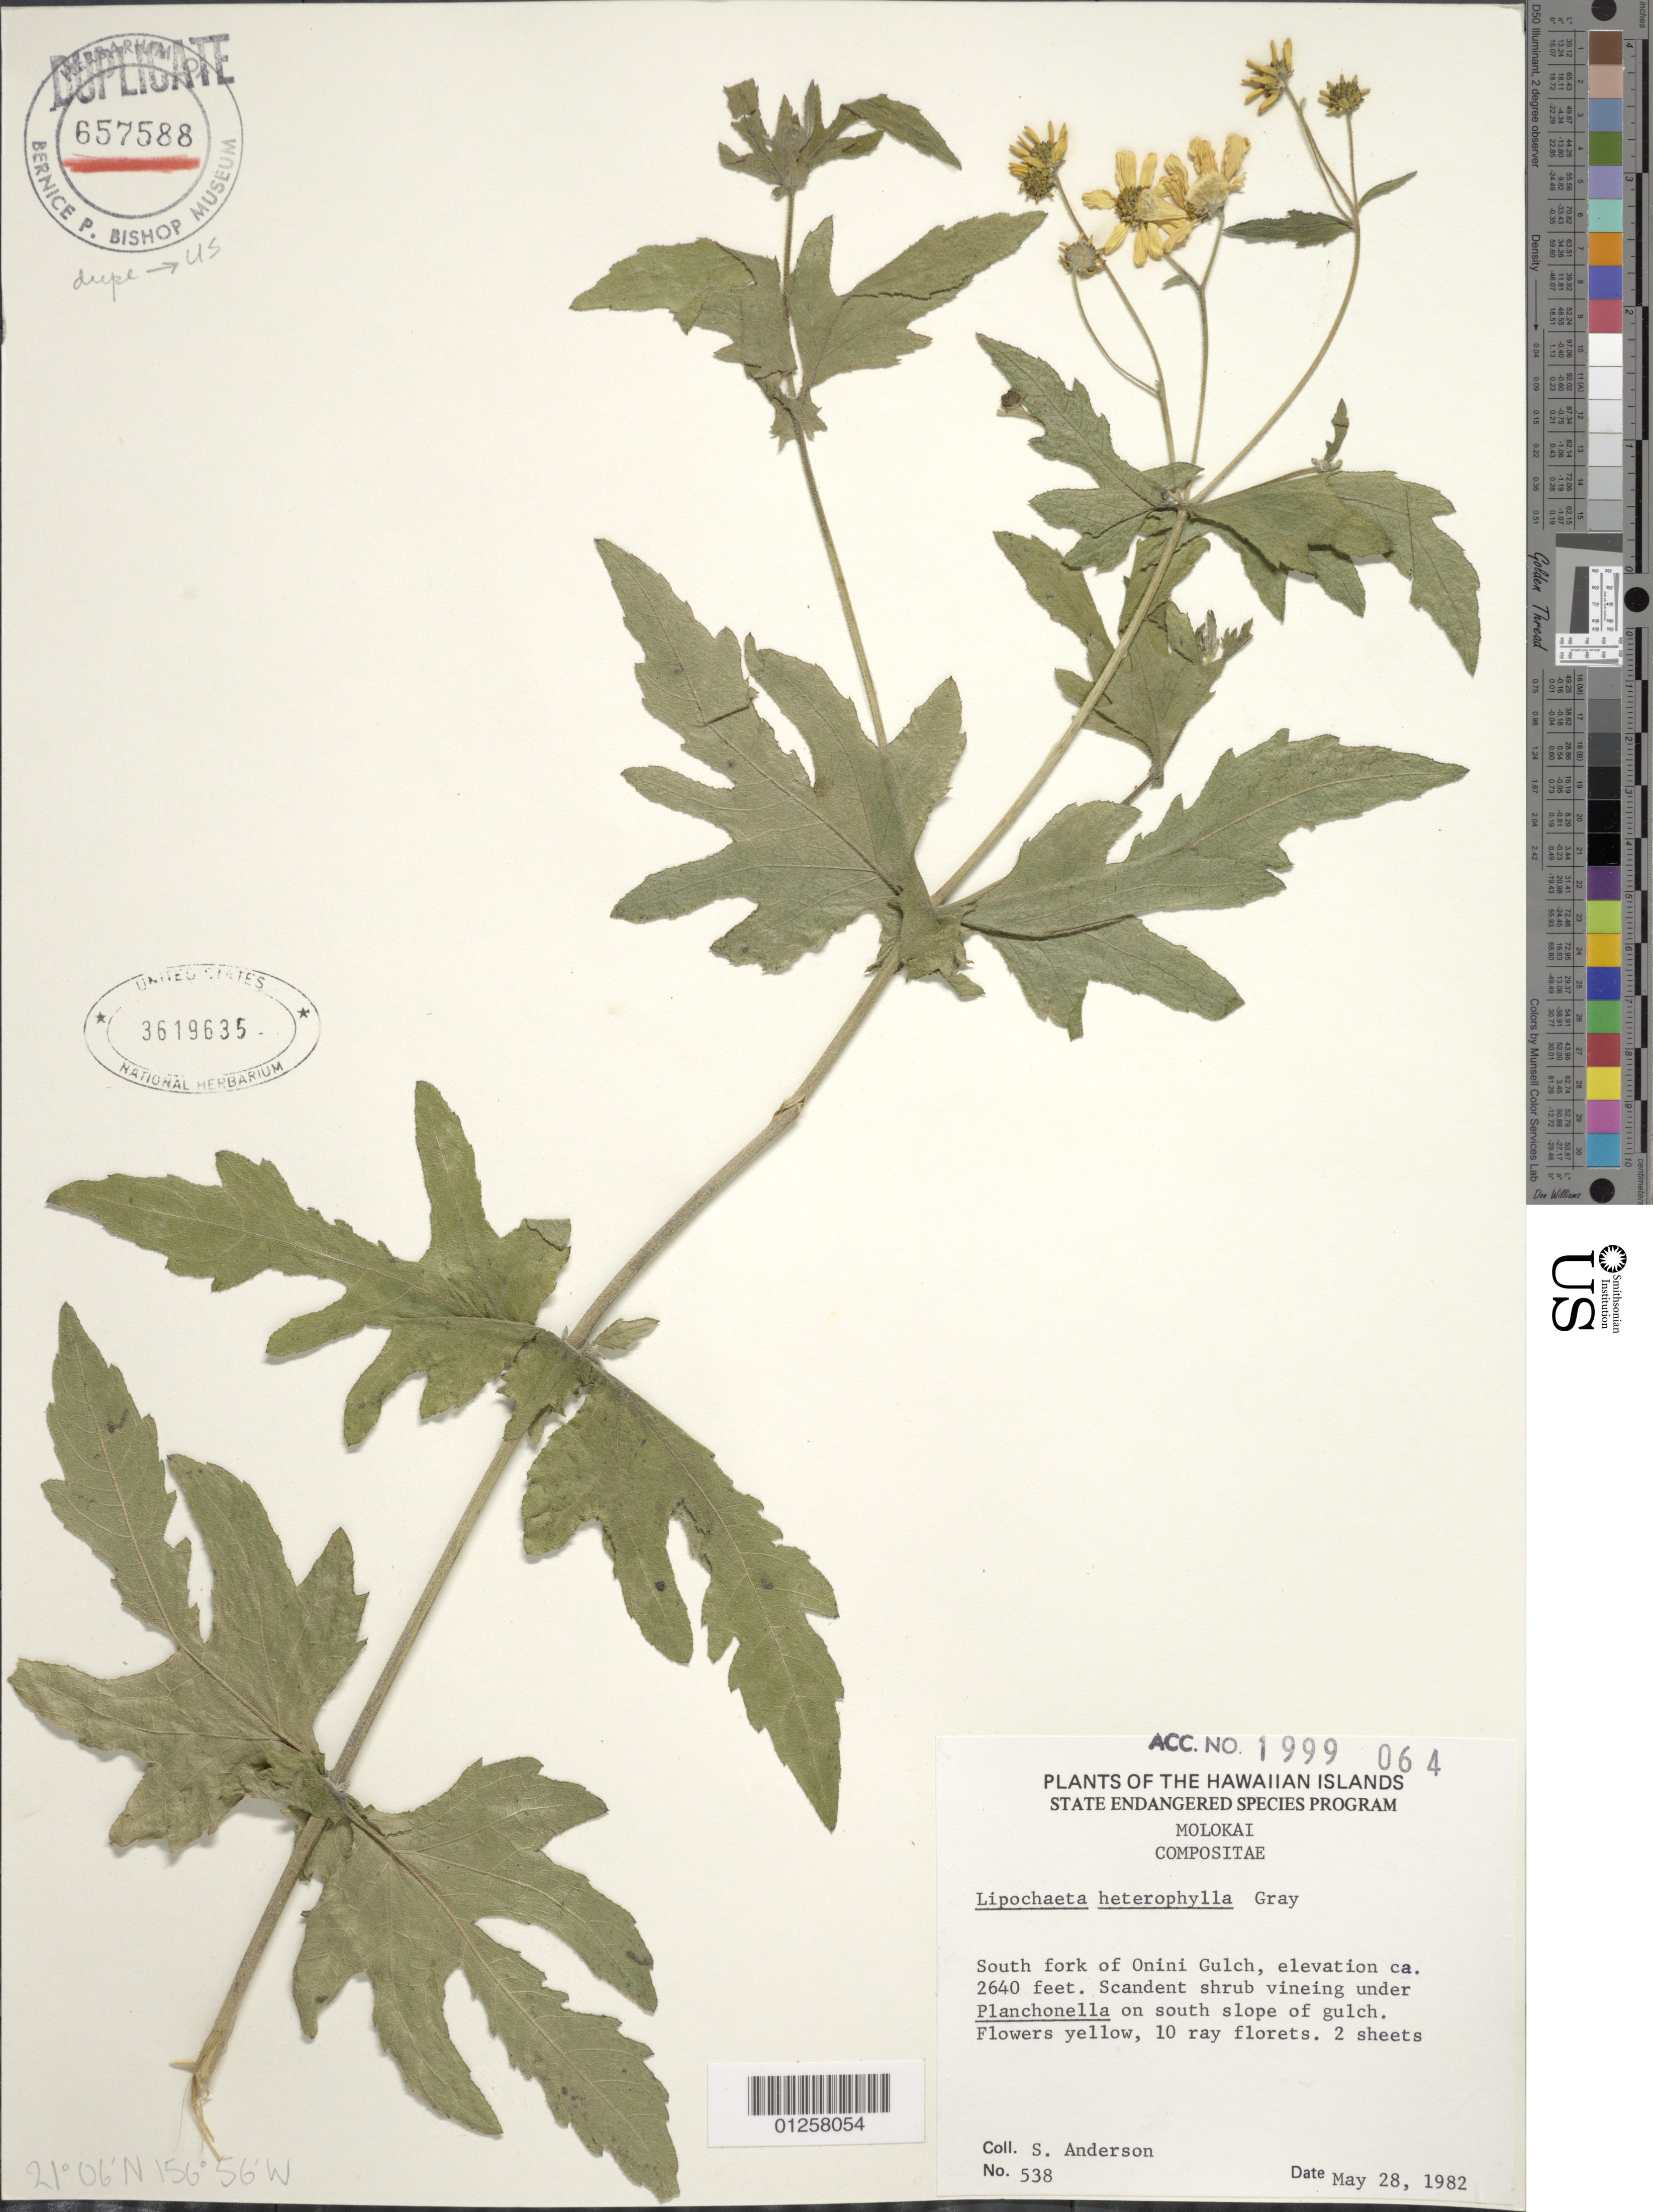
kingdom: Plantae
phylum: Tracheophyta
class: Magnoliopsida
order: Asterales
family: Asteraceae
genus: Lipochaeta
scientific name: Lipochaeta heterophylla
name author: A. Gray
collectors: S. Anderson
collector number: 538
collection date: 1982-05-26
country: United States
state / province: Hawaii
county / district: Maui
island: Moloka'i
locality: S fork of Onini Gulch.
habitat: South slope of gulch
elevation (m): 805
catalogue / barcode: US 3619635